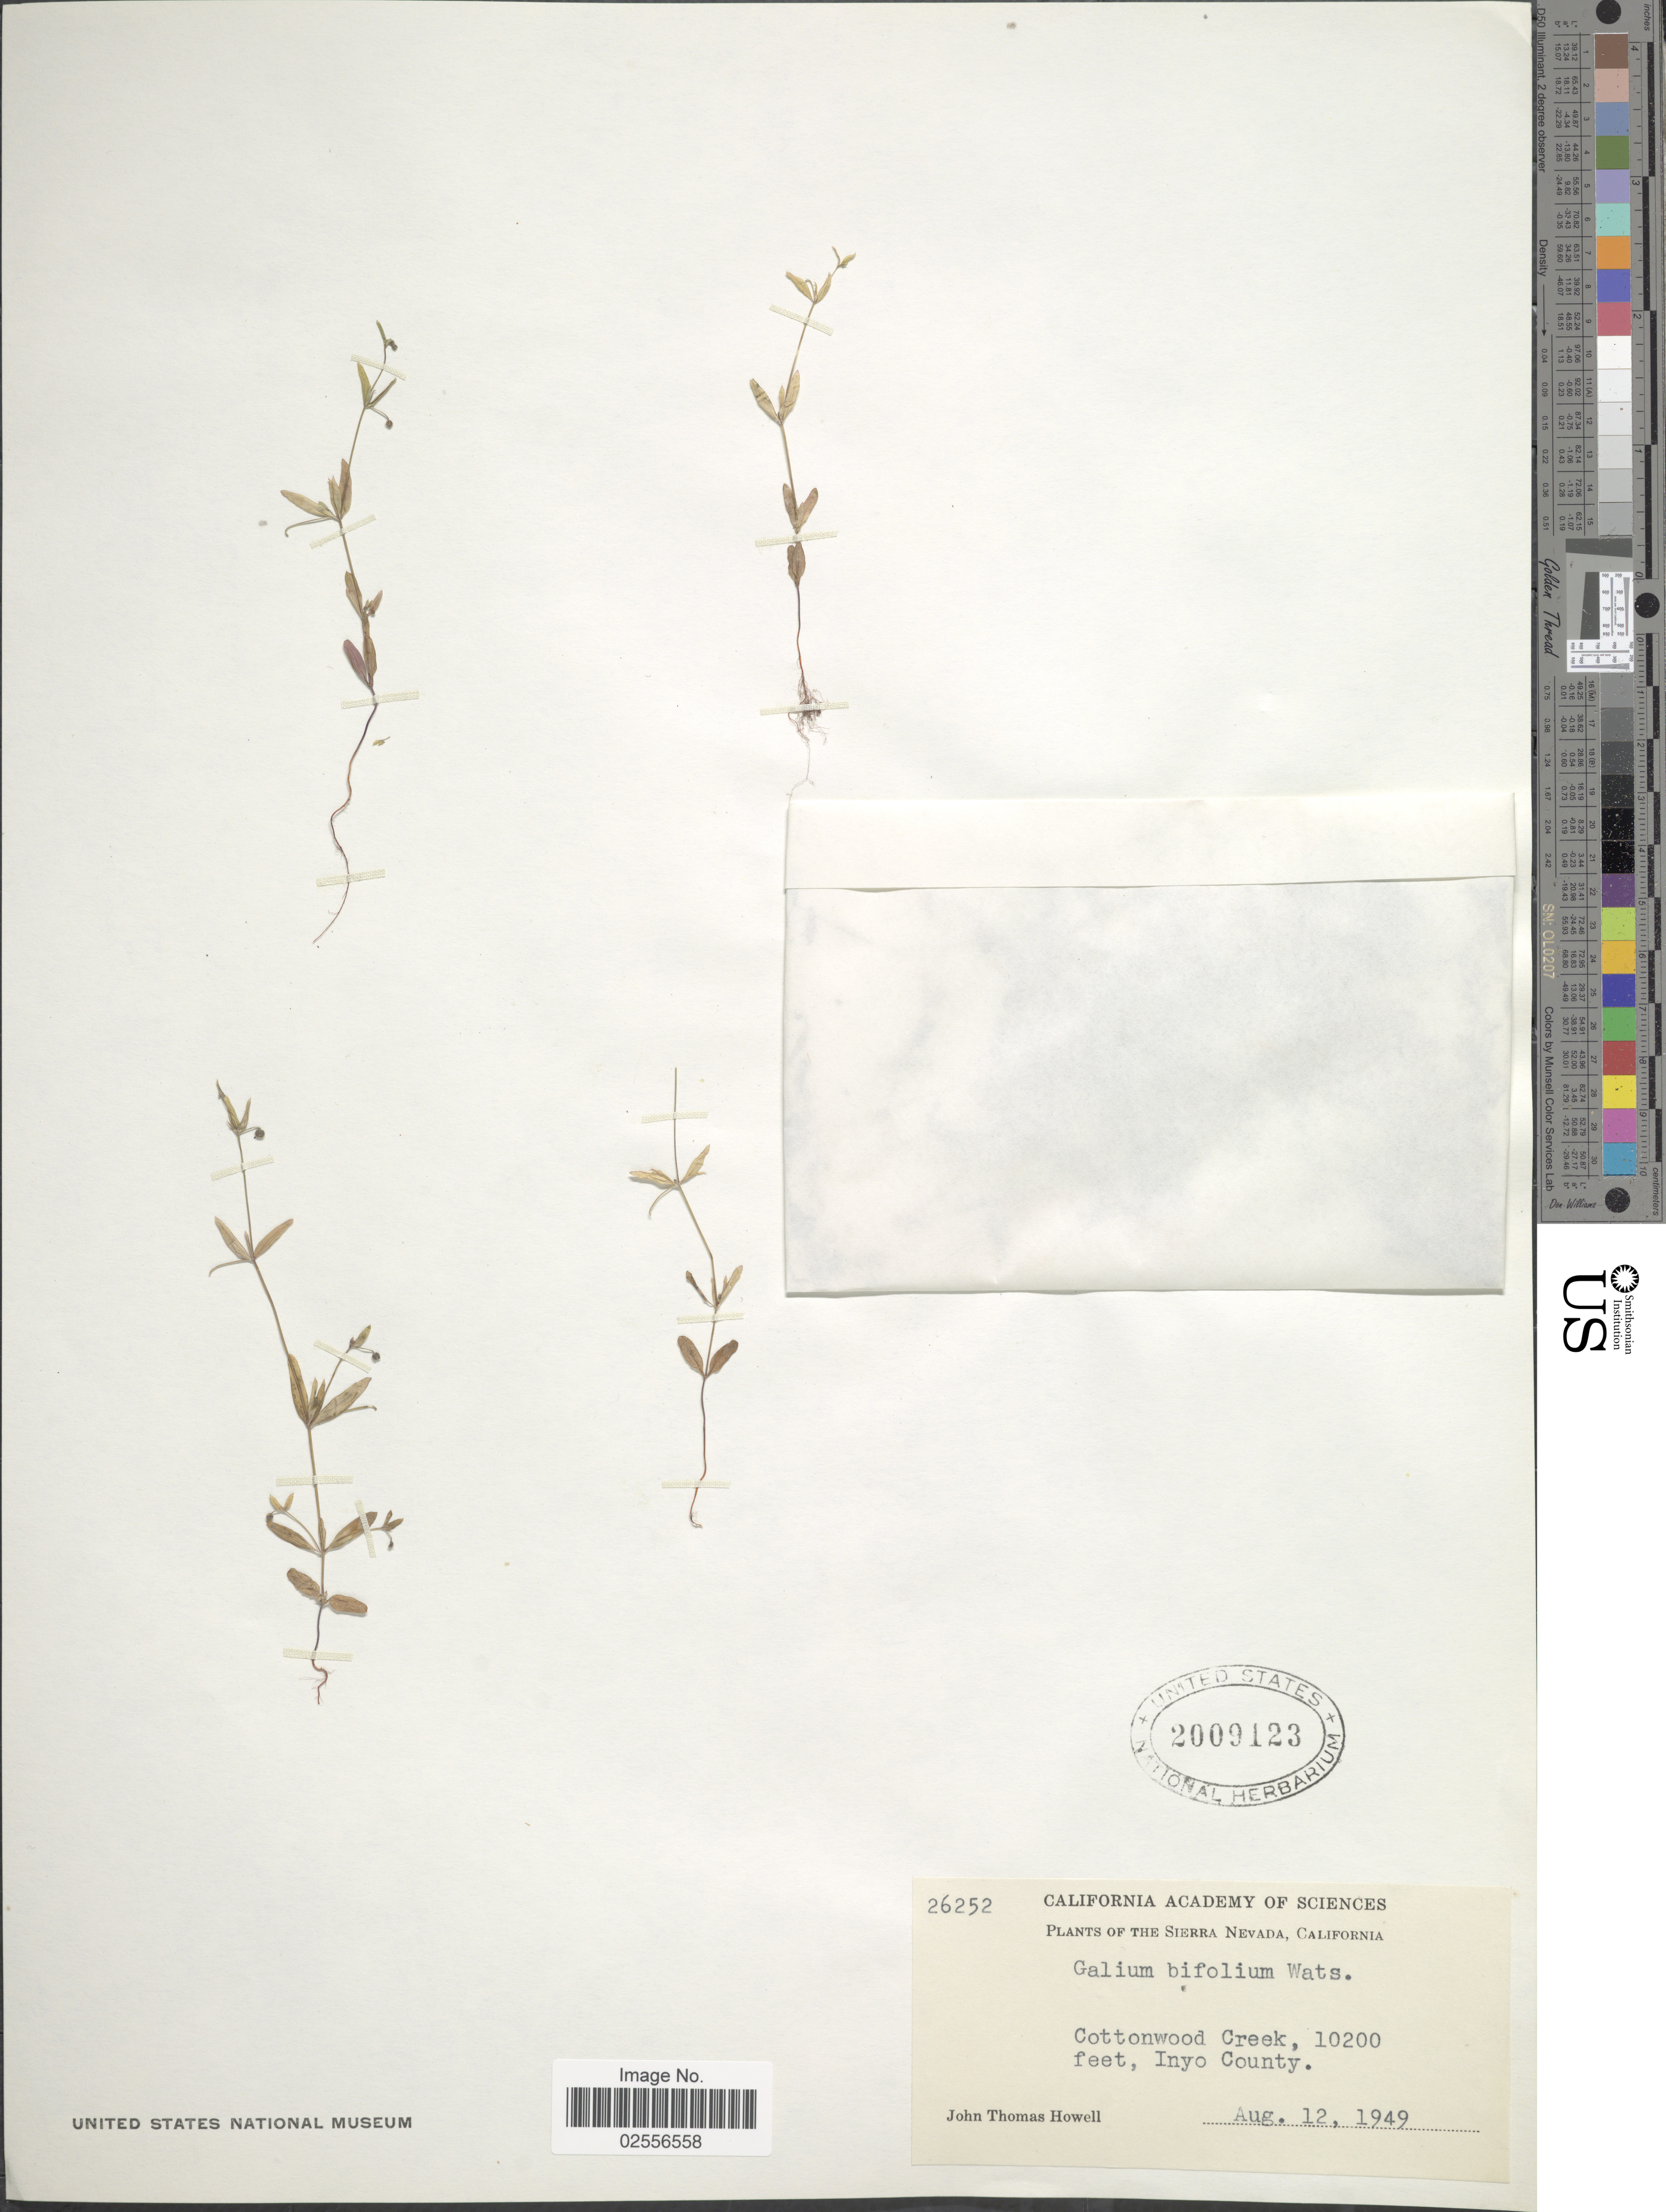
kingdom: Plantae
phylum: Tracheophyta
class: Magnoliopsida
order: Gentianales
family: Rubiaceae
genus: Galium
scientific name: Galium bifolium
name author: S. Watson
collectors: J. T. Howell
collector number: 26252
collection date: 1949-08-12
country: United States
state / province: California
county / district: Inyo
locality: The Sierra Nevada, Cottonwood Creek, Inyo County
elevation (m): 3109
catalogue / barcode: US 2009123